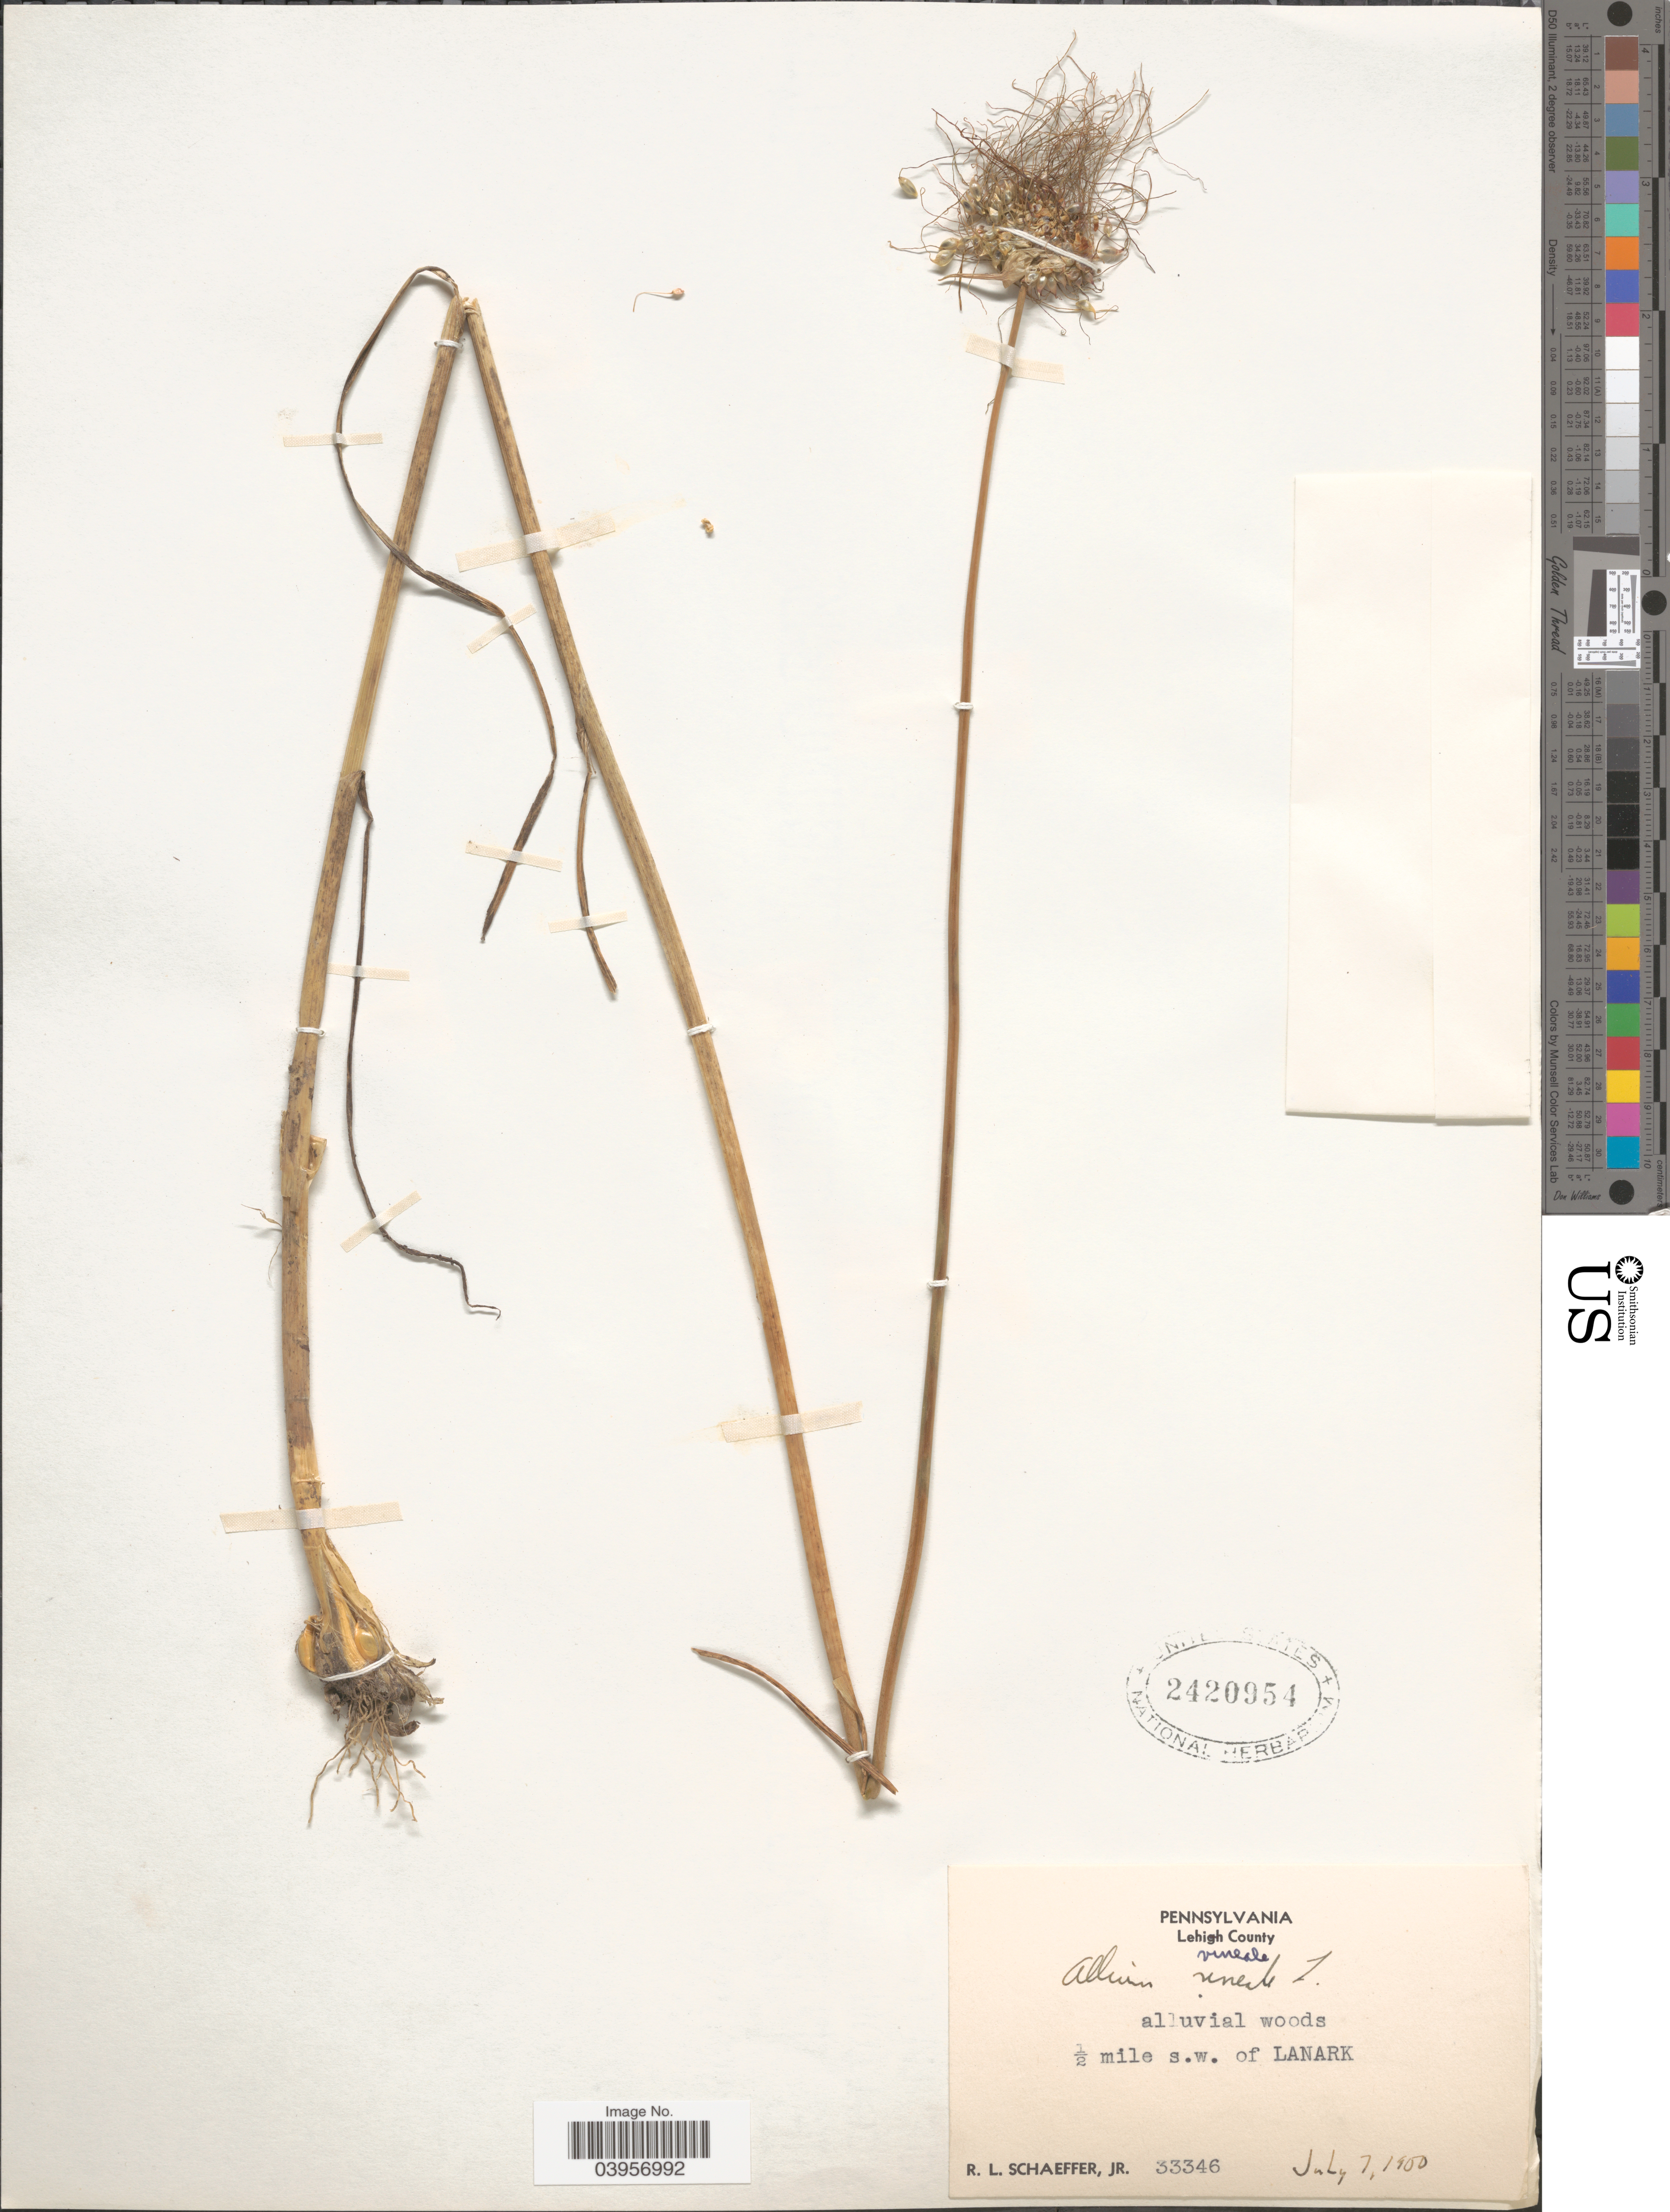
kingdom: Plantae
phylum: Tracheophyta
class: Liliopsida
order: Asparagales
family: Amaryllidaceae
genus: Allium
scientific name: Allium vineale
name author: L.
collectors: R. L. Schaeffer Jr.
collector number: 33346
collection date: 1900-07-07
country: United States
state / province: Pennsylvania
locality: Lehigh County. ½ mile s.w. of Lanark.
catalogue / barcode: US 2420954